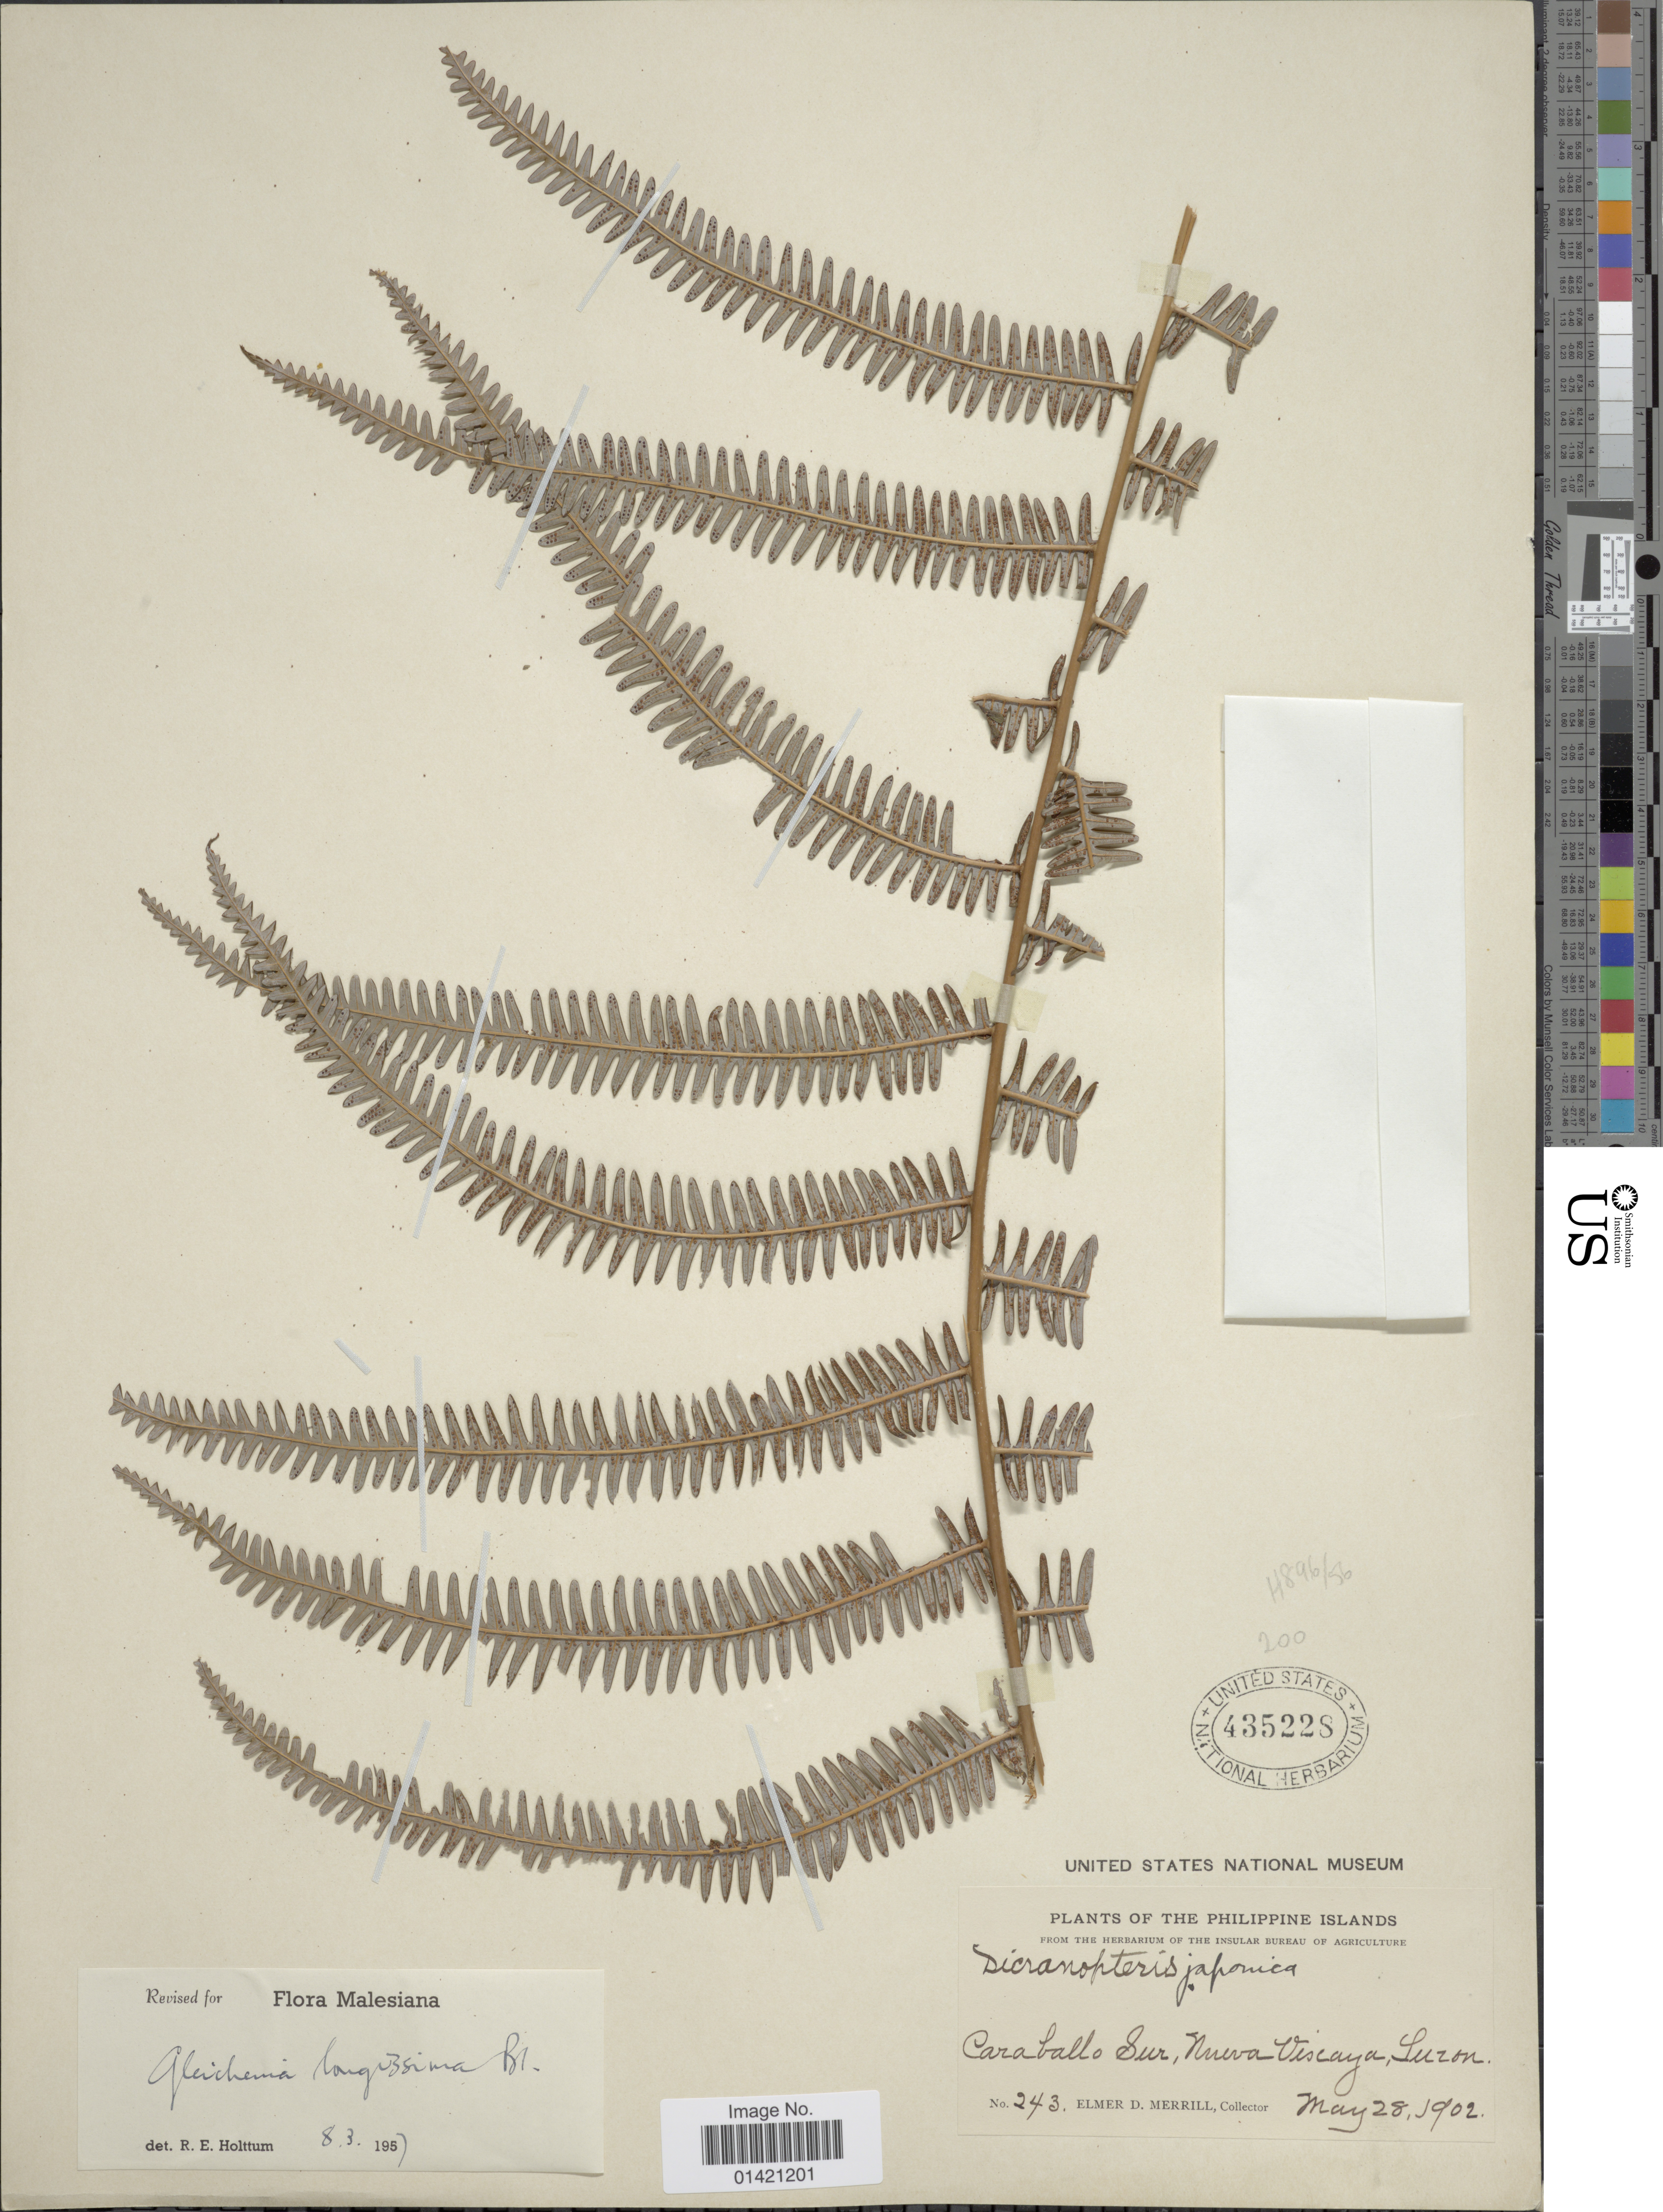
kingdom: Plantae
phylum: Tracheophyta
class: Polypodiopsida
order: Gleicheniales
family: Gleicheniaceae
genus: Diplopterygium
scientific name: Diplopterygium longissimum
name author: (Blume) Nakai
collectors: E. D. Merrill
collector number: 243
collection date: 1902-05-28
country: Philippines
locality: Caraballo Sur, Nueva Viscaya, Luzon.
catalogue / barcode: US 435228